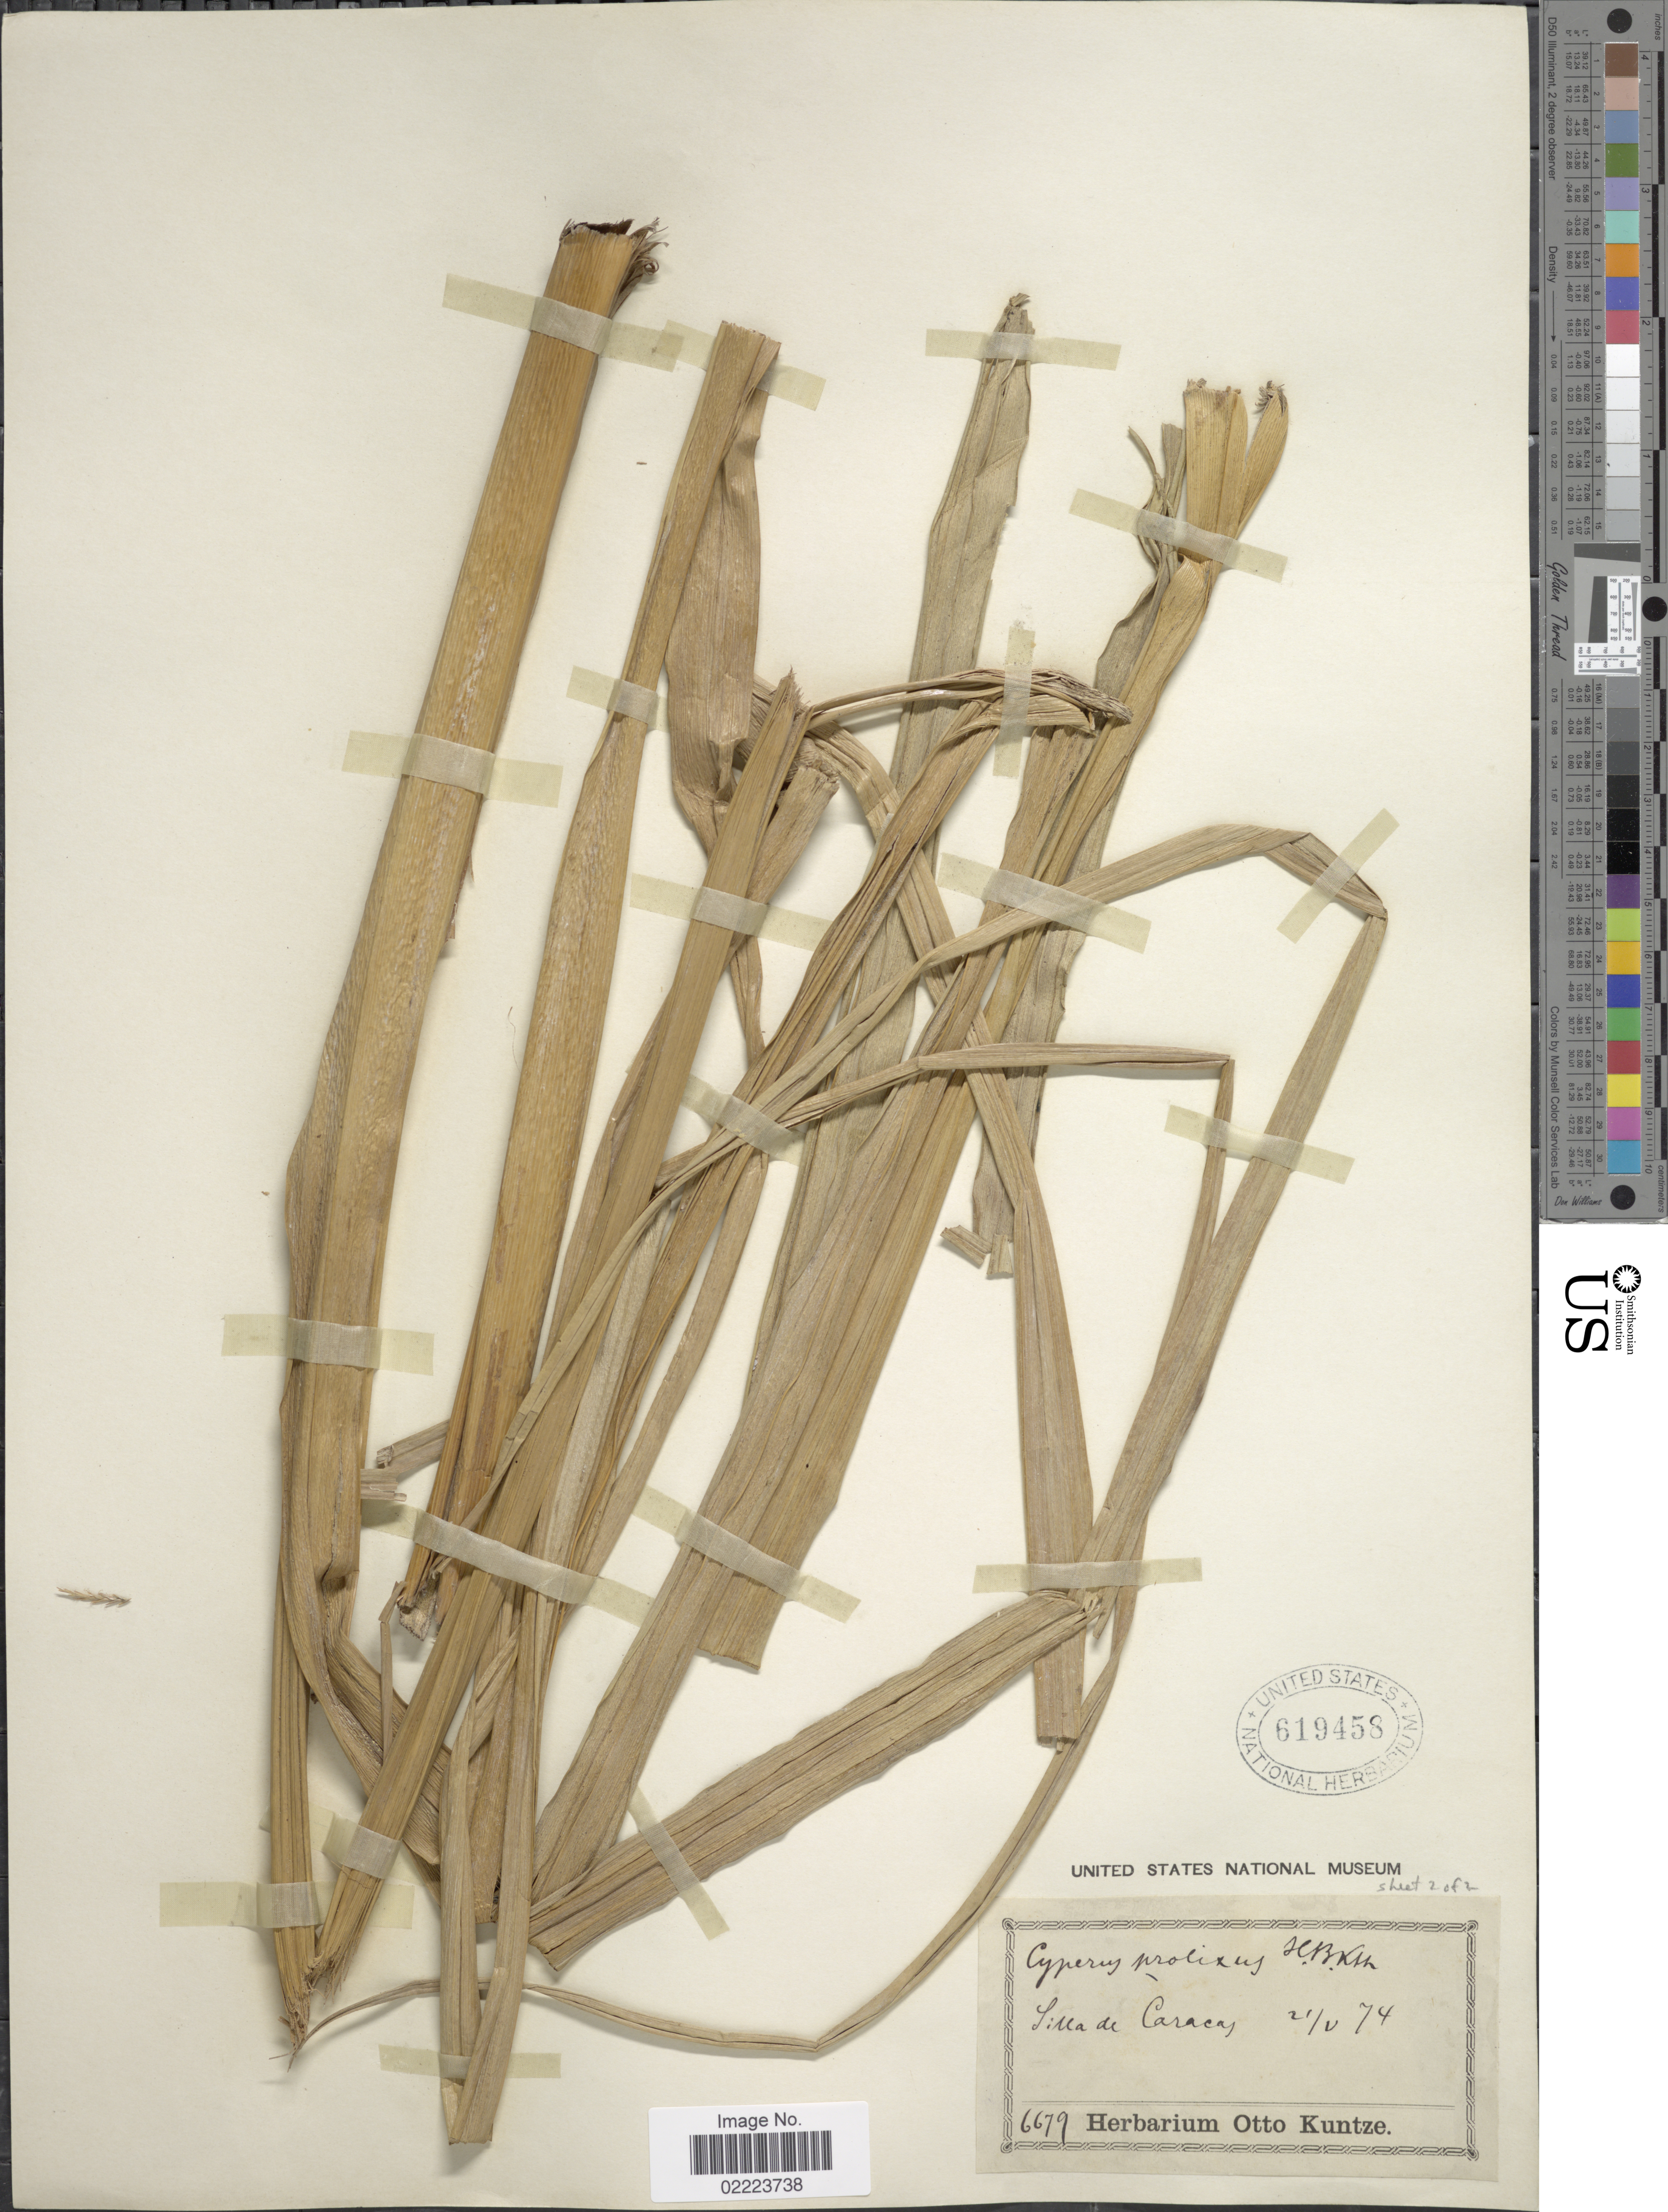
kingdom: Plantae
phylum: Tracheophyta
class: Liliopsida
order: Poales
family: Cyperaceae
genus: Cyperus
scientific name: Cyperus prolixus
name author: Kunth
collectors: ex herb. Otto Kuntze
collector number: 6679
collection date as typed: Transcribed d/m/y: 21/5/74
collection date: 1874-05-21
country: Venezuela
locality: Silla de Caracas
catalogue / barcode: US 619458